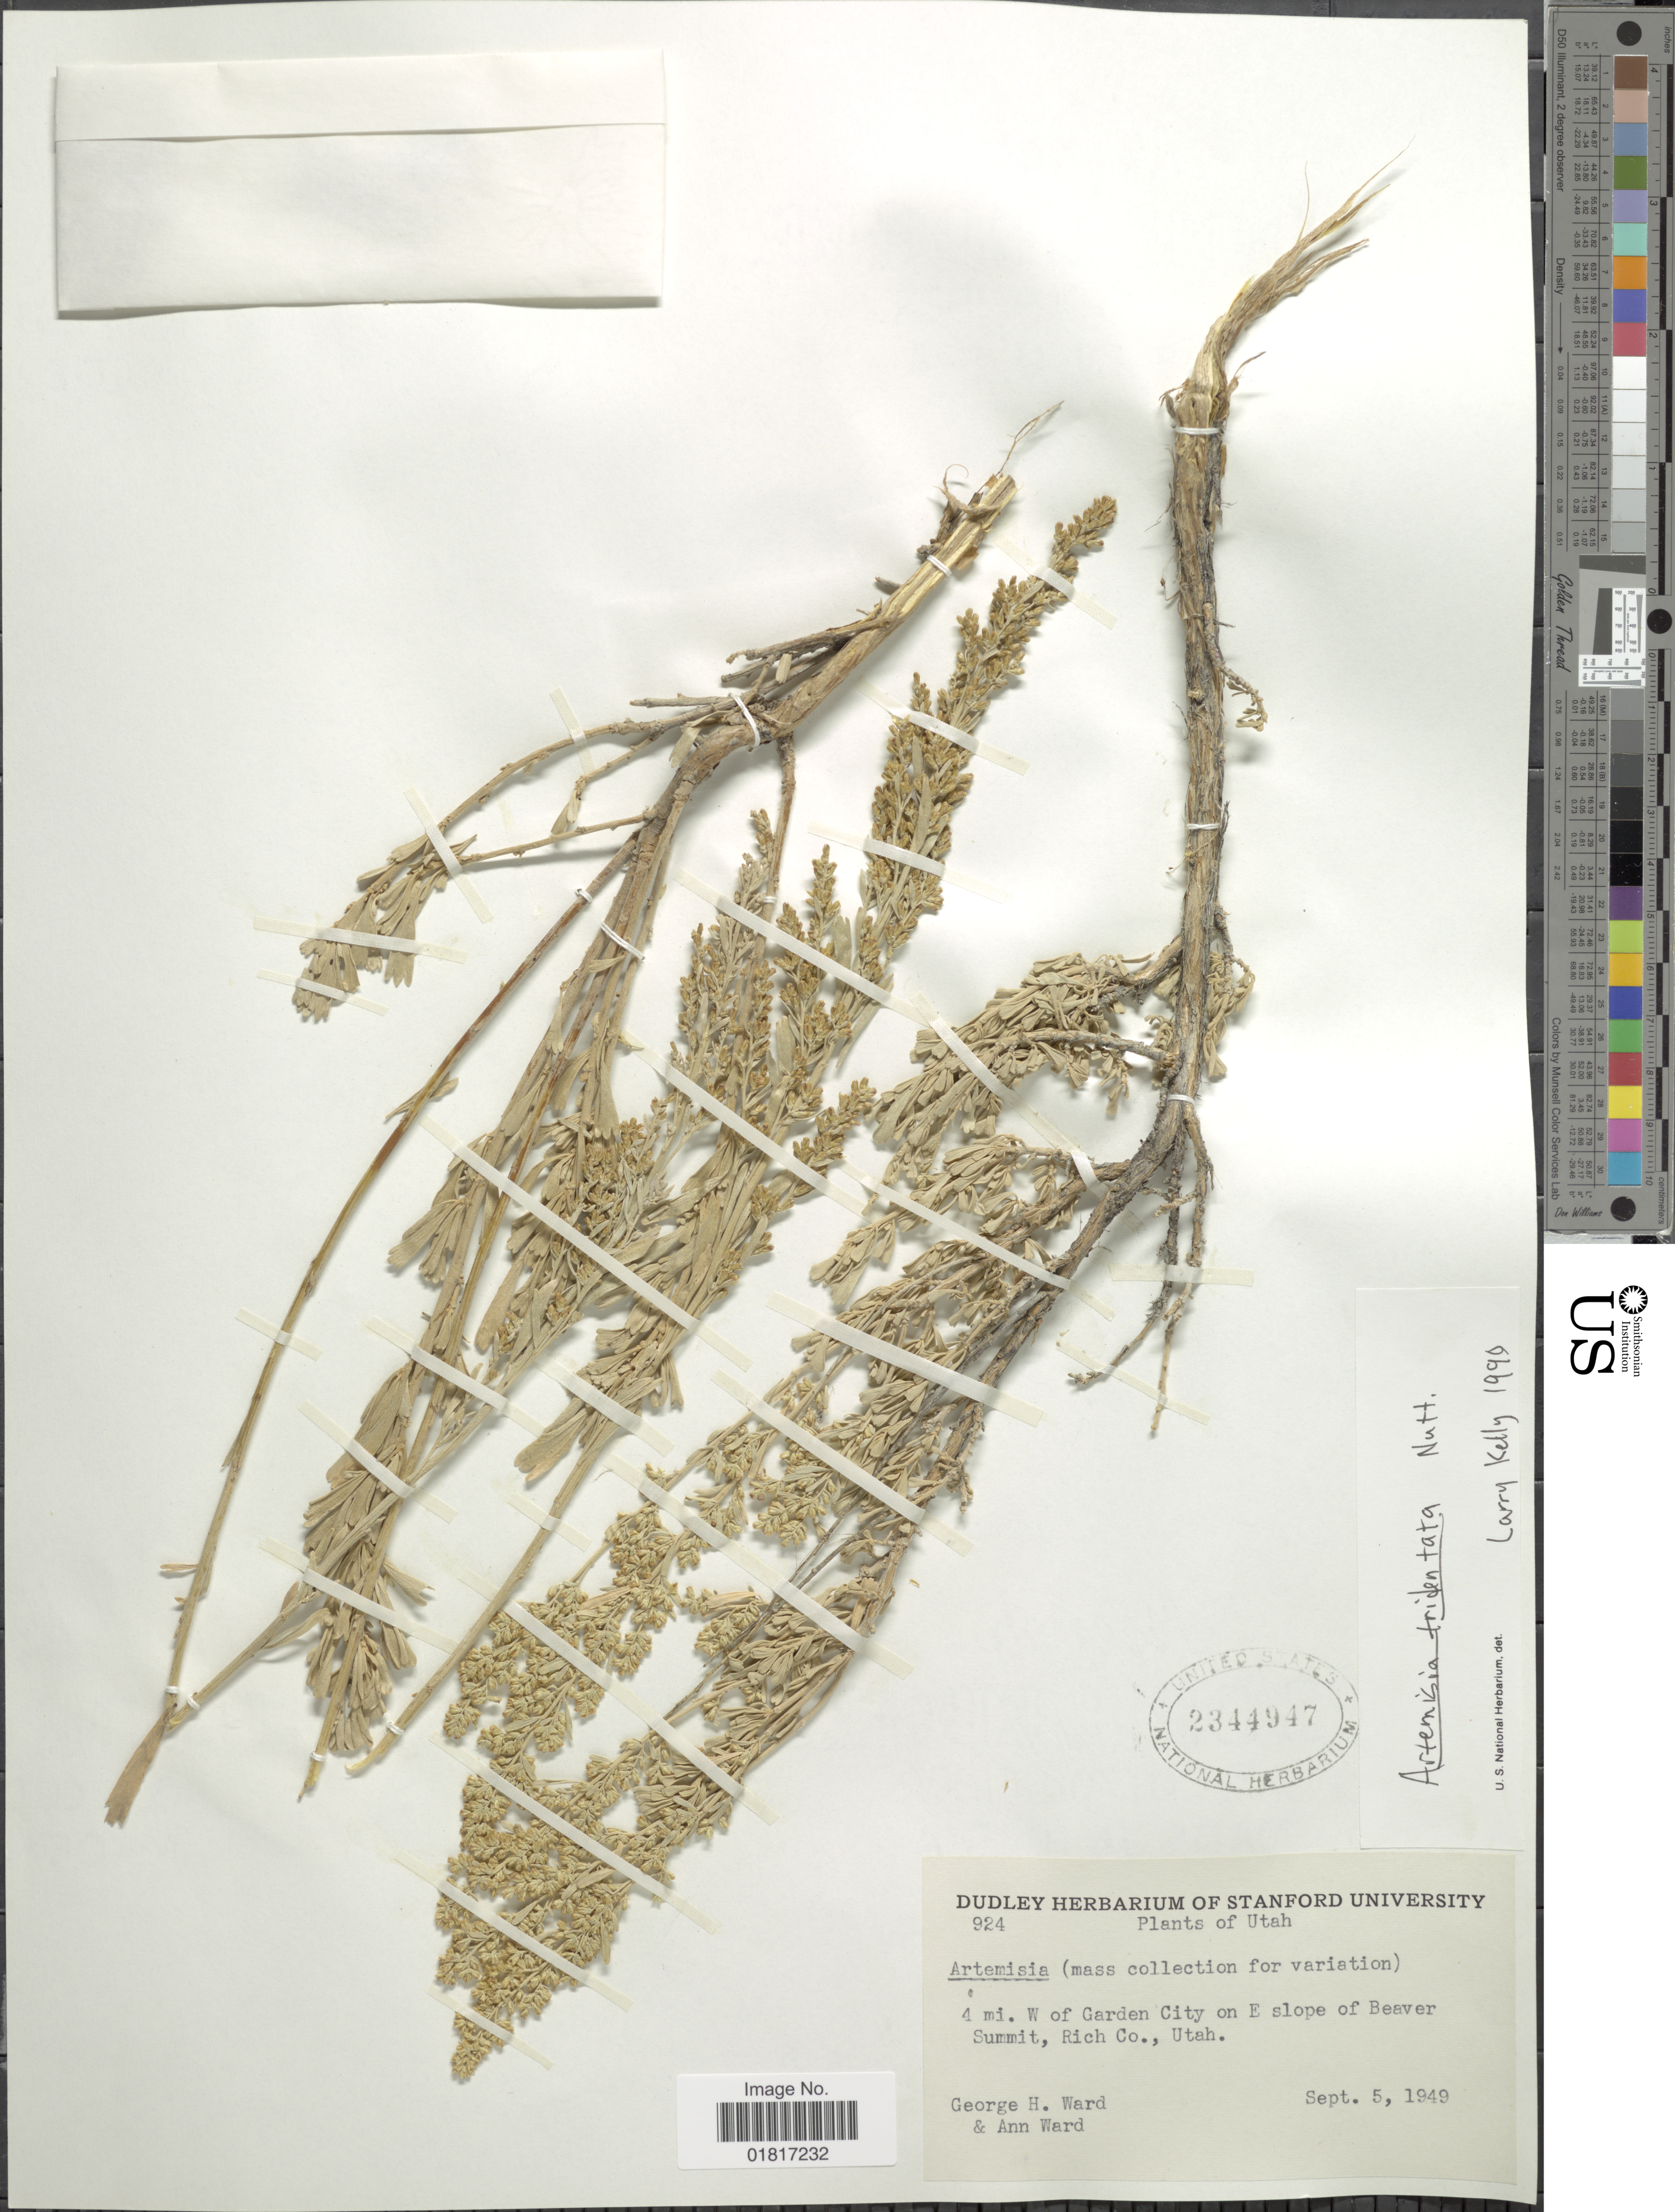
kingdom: Plantae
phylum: Tracheophyta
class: Magnoliopsida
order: Asterales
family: Asteraceae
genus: Artemisia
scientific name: Artemisia tridentata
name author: Nutt.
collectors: G. H. Ward & A. Ward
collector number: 924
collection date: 1949-09-05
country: United States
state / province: Utah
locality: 4 mi W of Garden city in E slope of Beaver Summit, Rich Co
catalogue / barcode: US 2344947